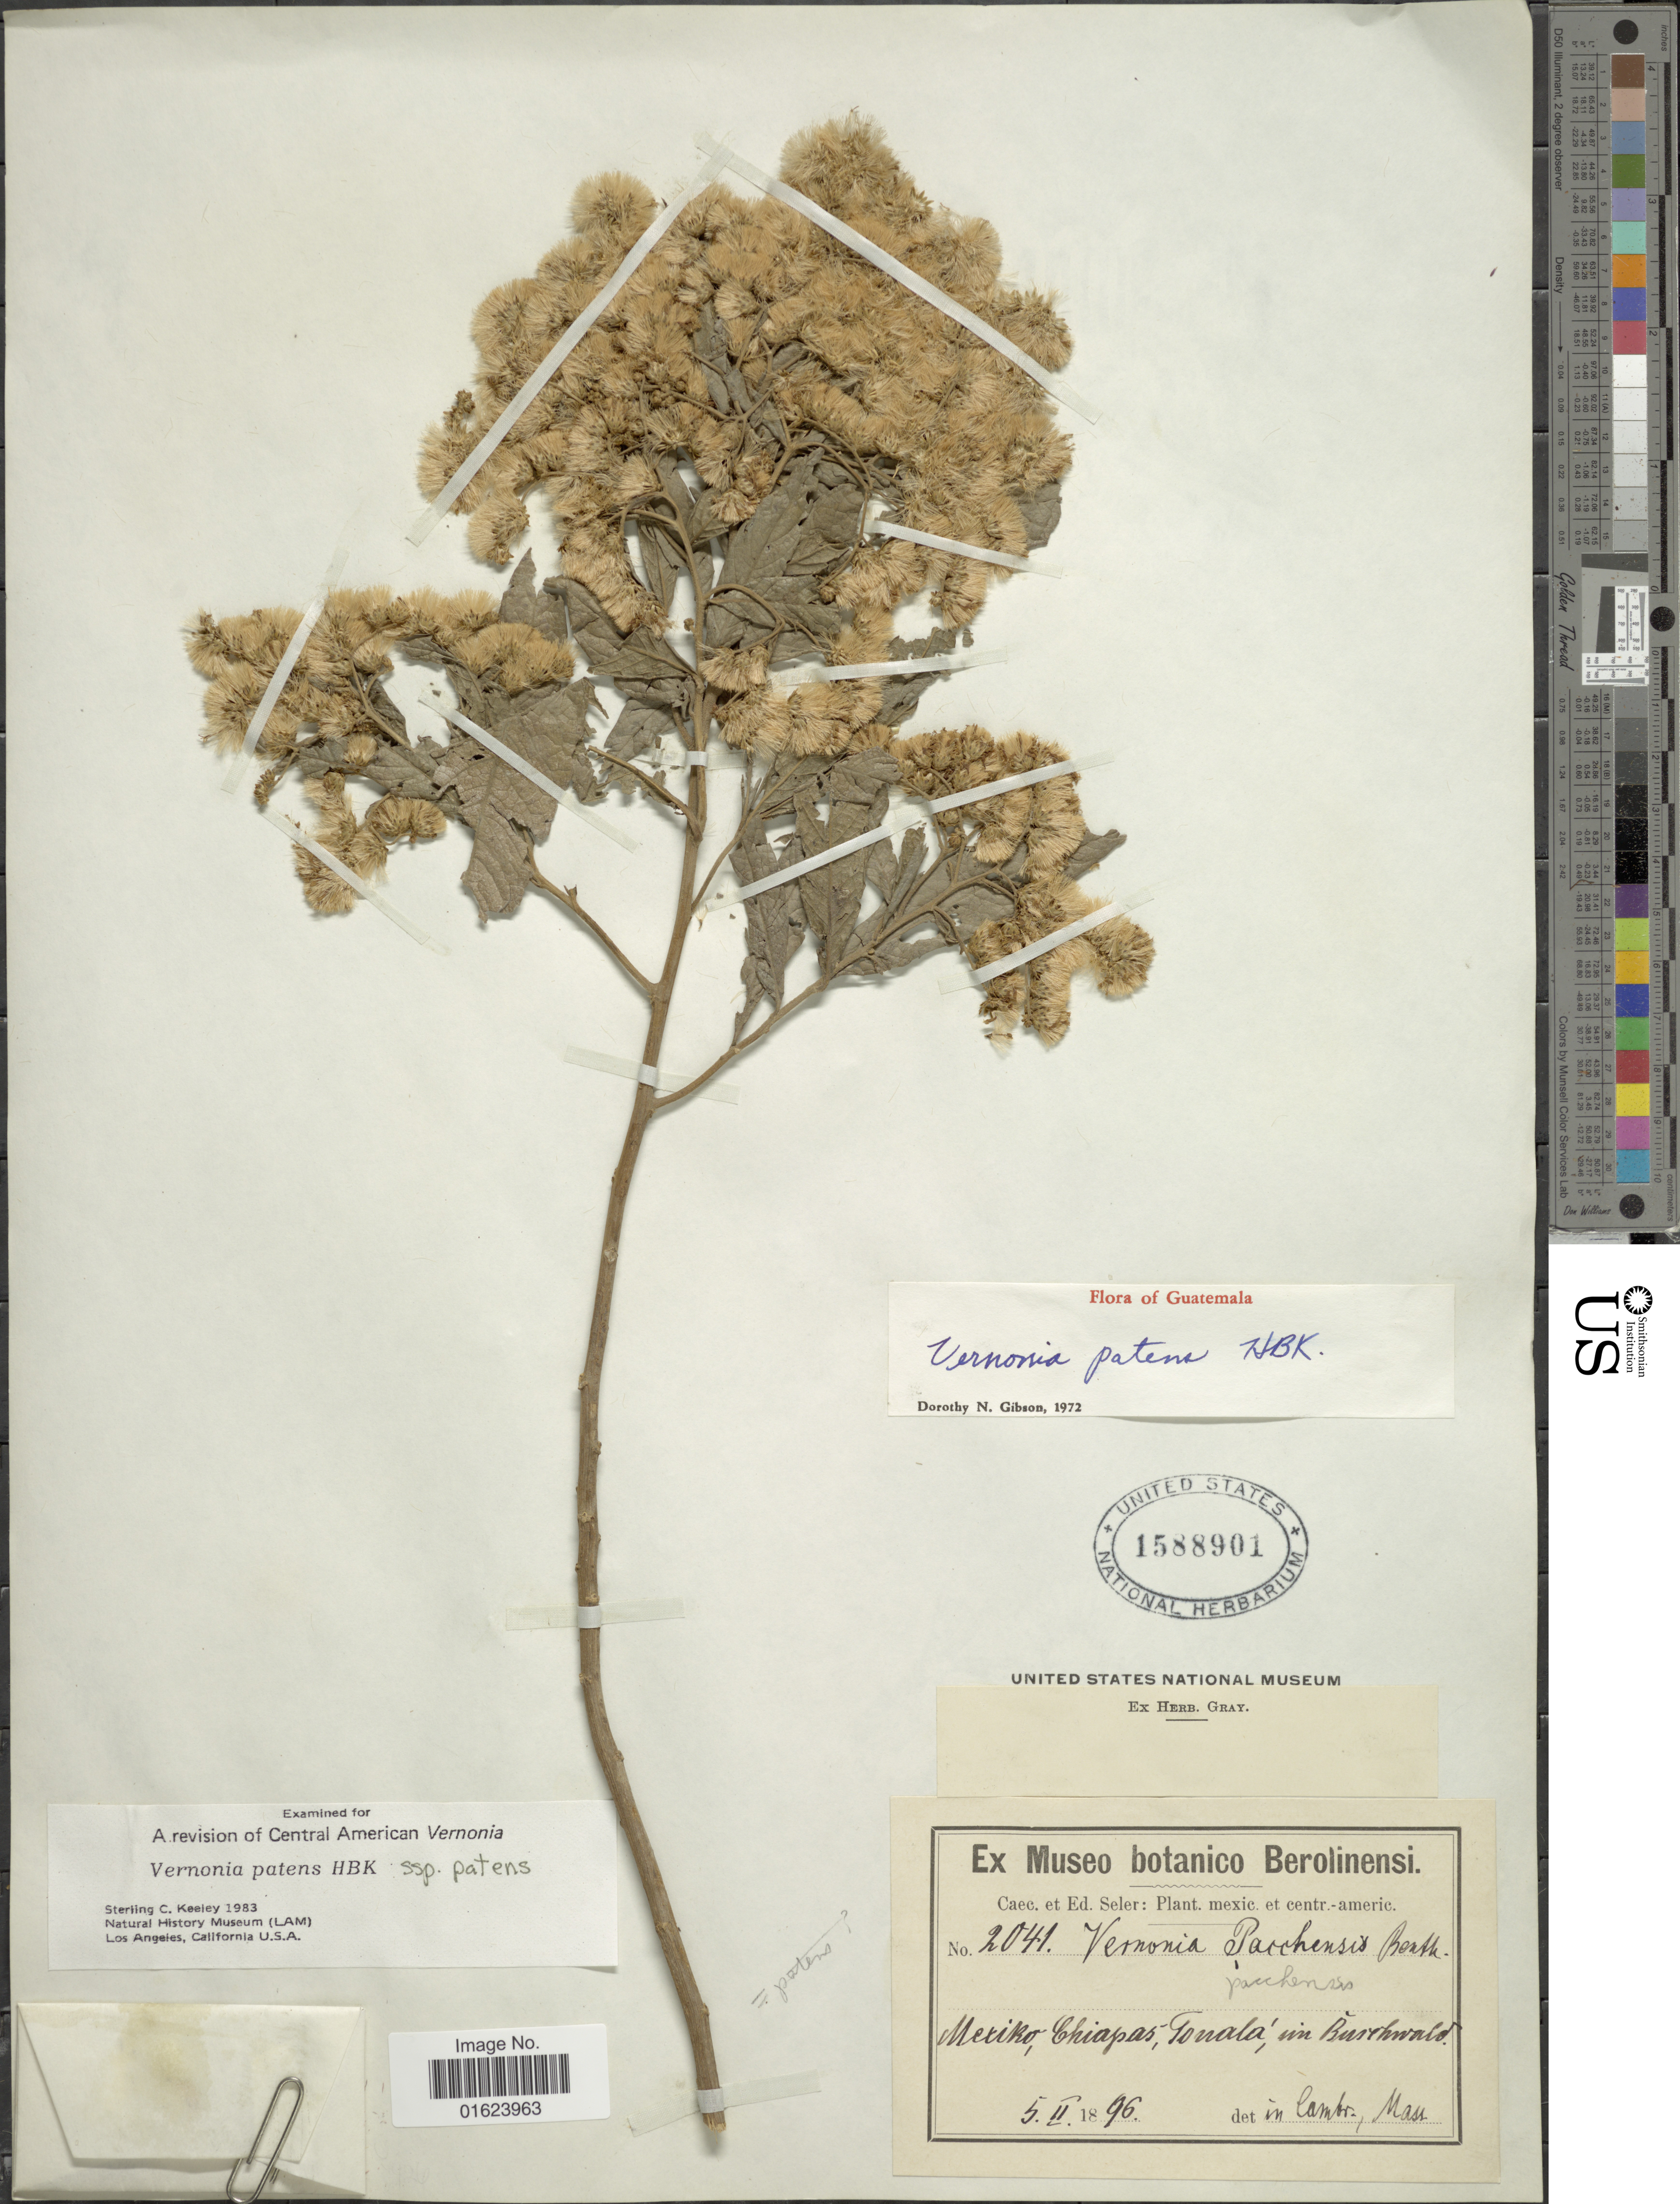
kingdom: Plantae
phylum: Tracheophyta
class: Magnoliopsida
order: Asterales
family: Asteraceae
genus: Vernonanthura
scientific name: Vernonanthura patens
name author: (Kunth) H. Rob.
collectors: ex Caec. et Ed Seler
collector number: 2041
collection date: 1896-02-05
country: Mexico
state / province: Chiapas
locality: Mexiko, Chiapas, Tonata, im Buchwald.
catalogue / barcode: US 1588901